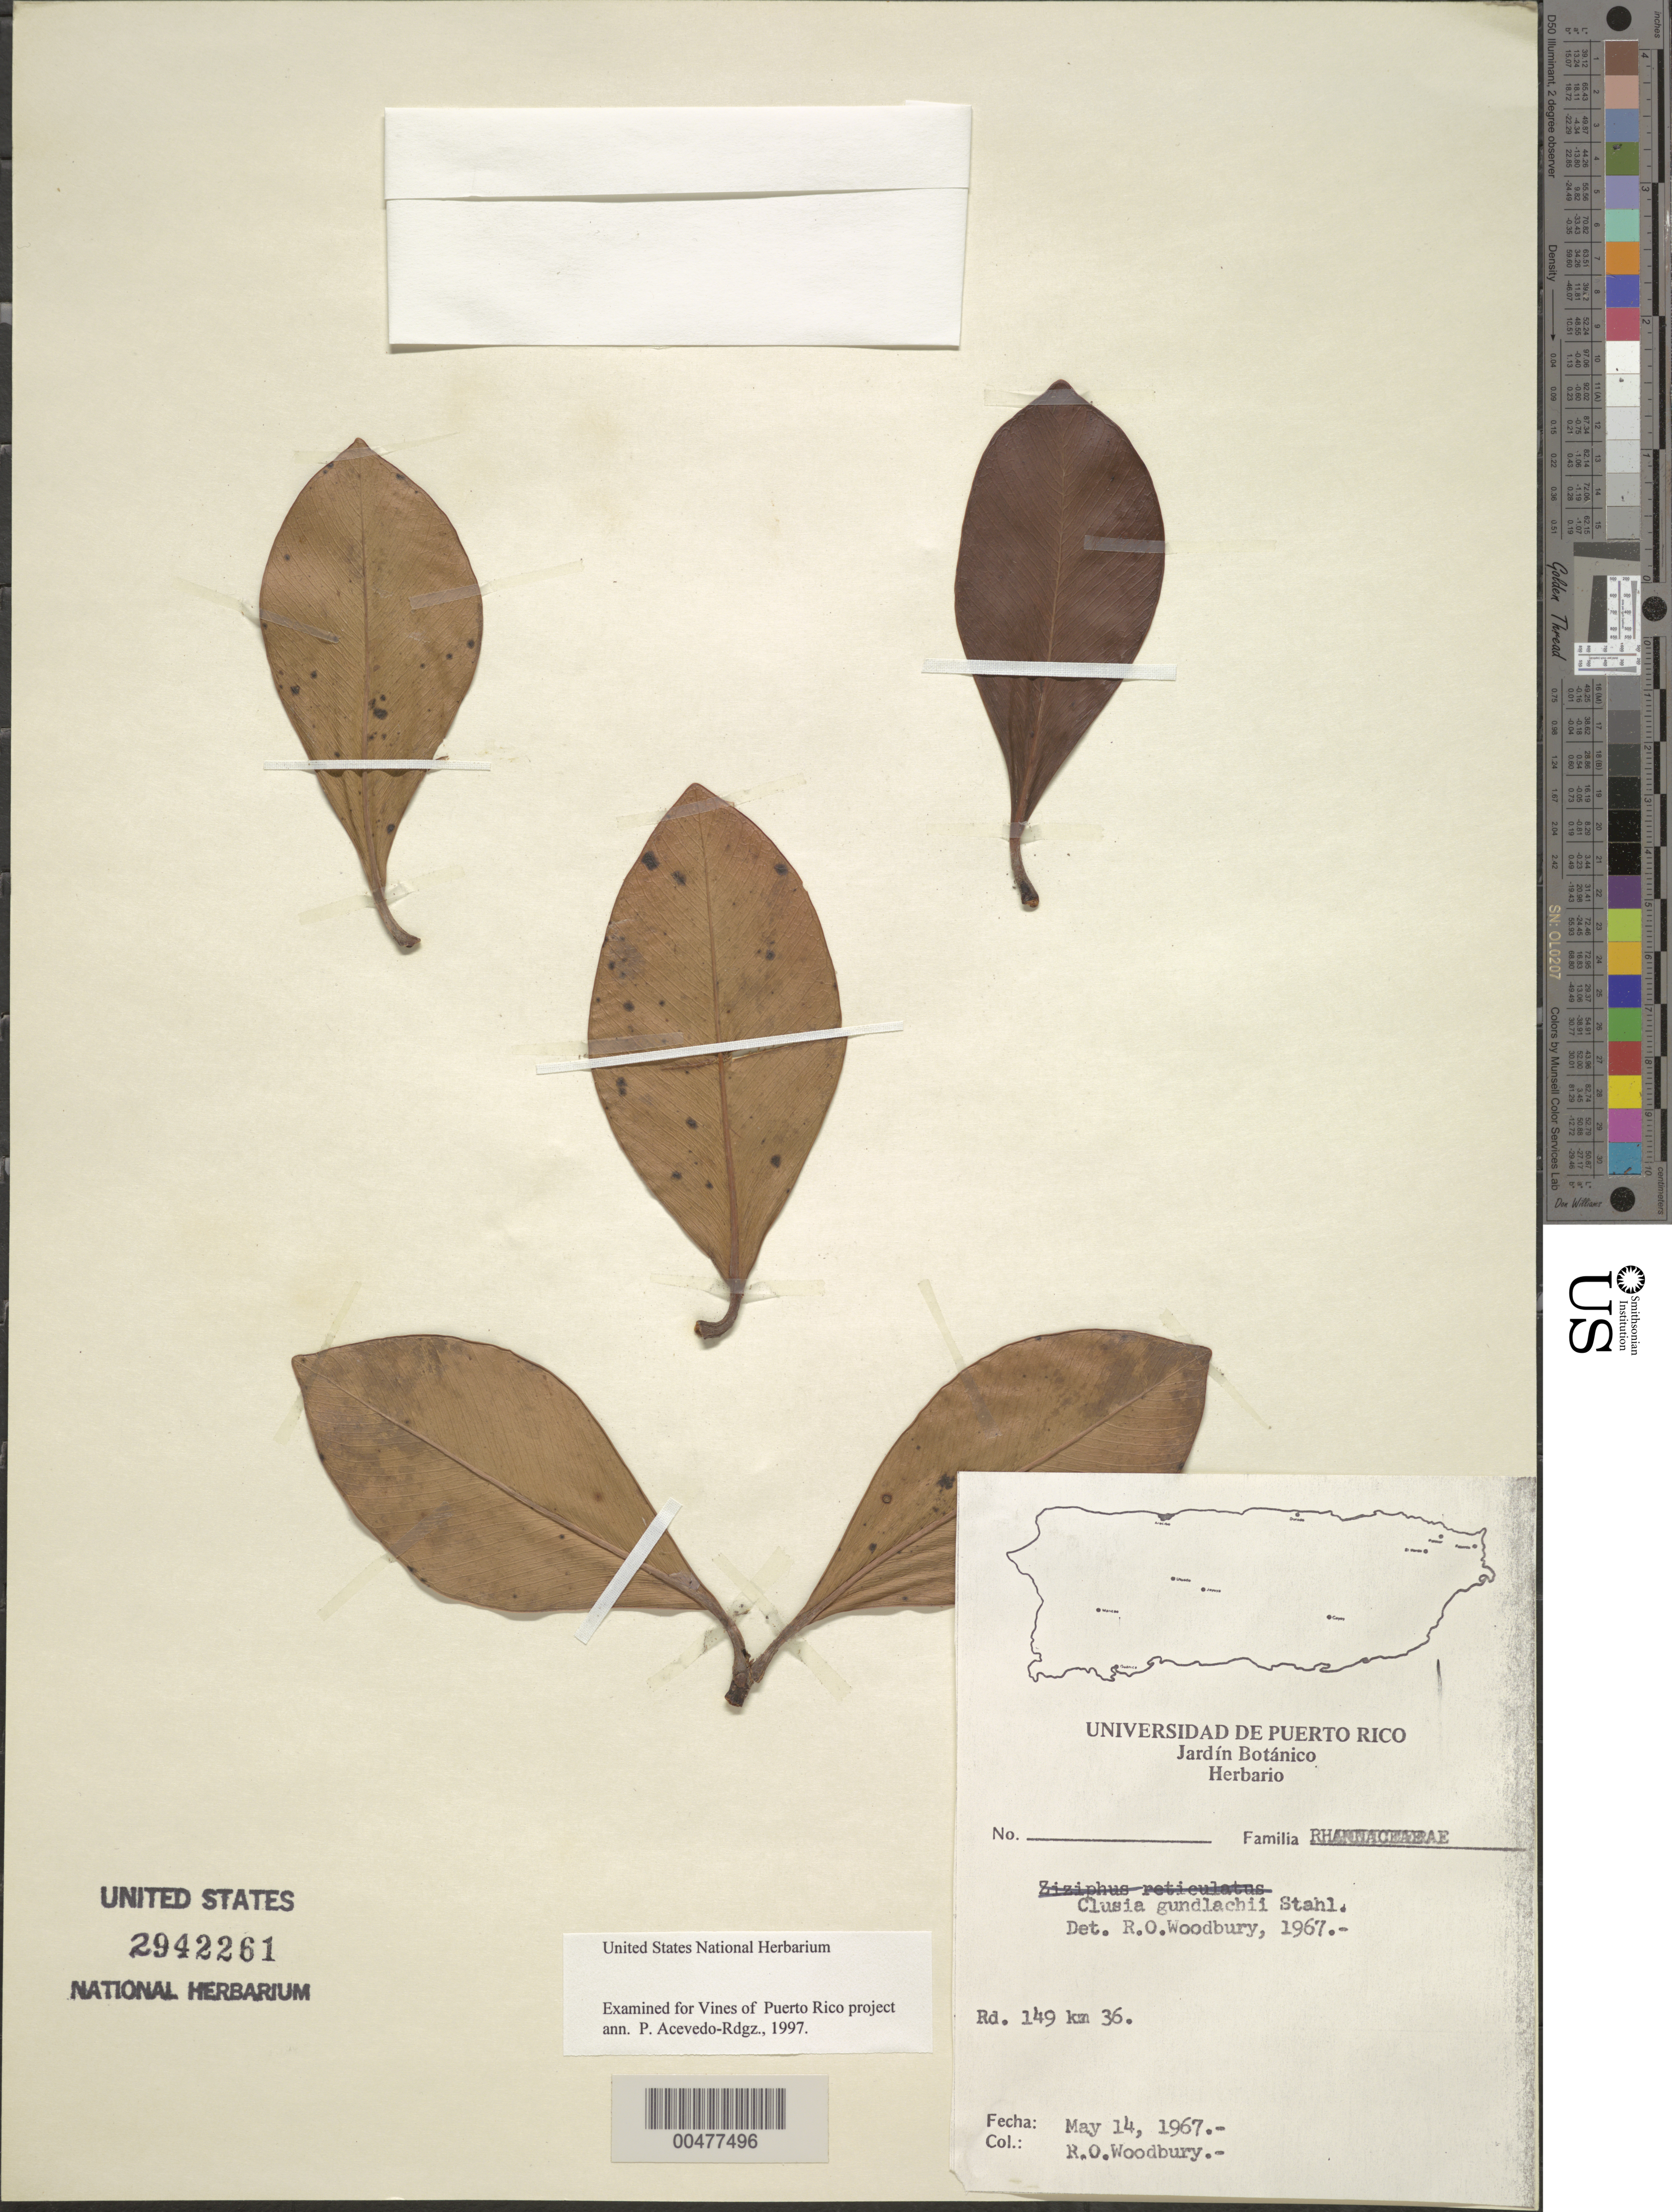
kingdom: Plantae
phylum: Tracheophyta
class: Magnoliopsida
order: Malpighiales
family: Clusiaceae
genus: Clusia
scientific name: Clusia gundlachii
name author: A. Stahl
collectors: R. O. Woodbury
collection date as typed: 14 May 1967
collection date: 1967-05-14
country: Puerto Rico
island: Greater Antilles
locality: Road 149, km 36.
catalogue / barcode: US 2942261